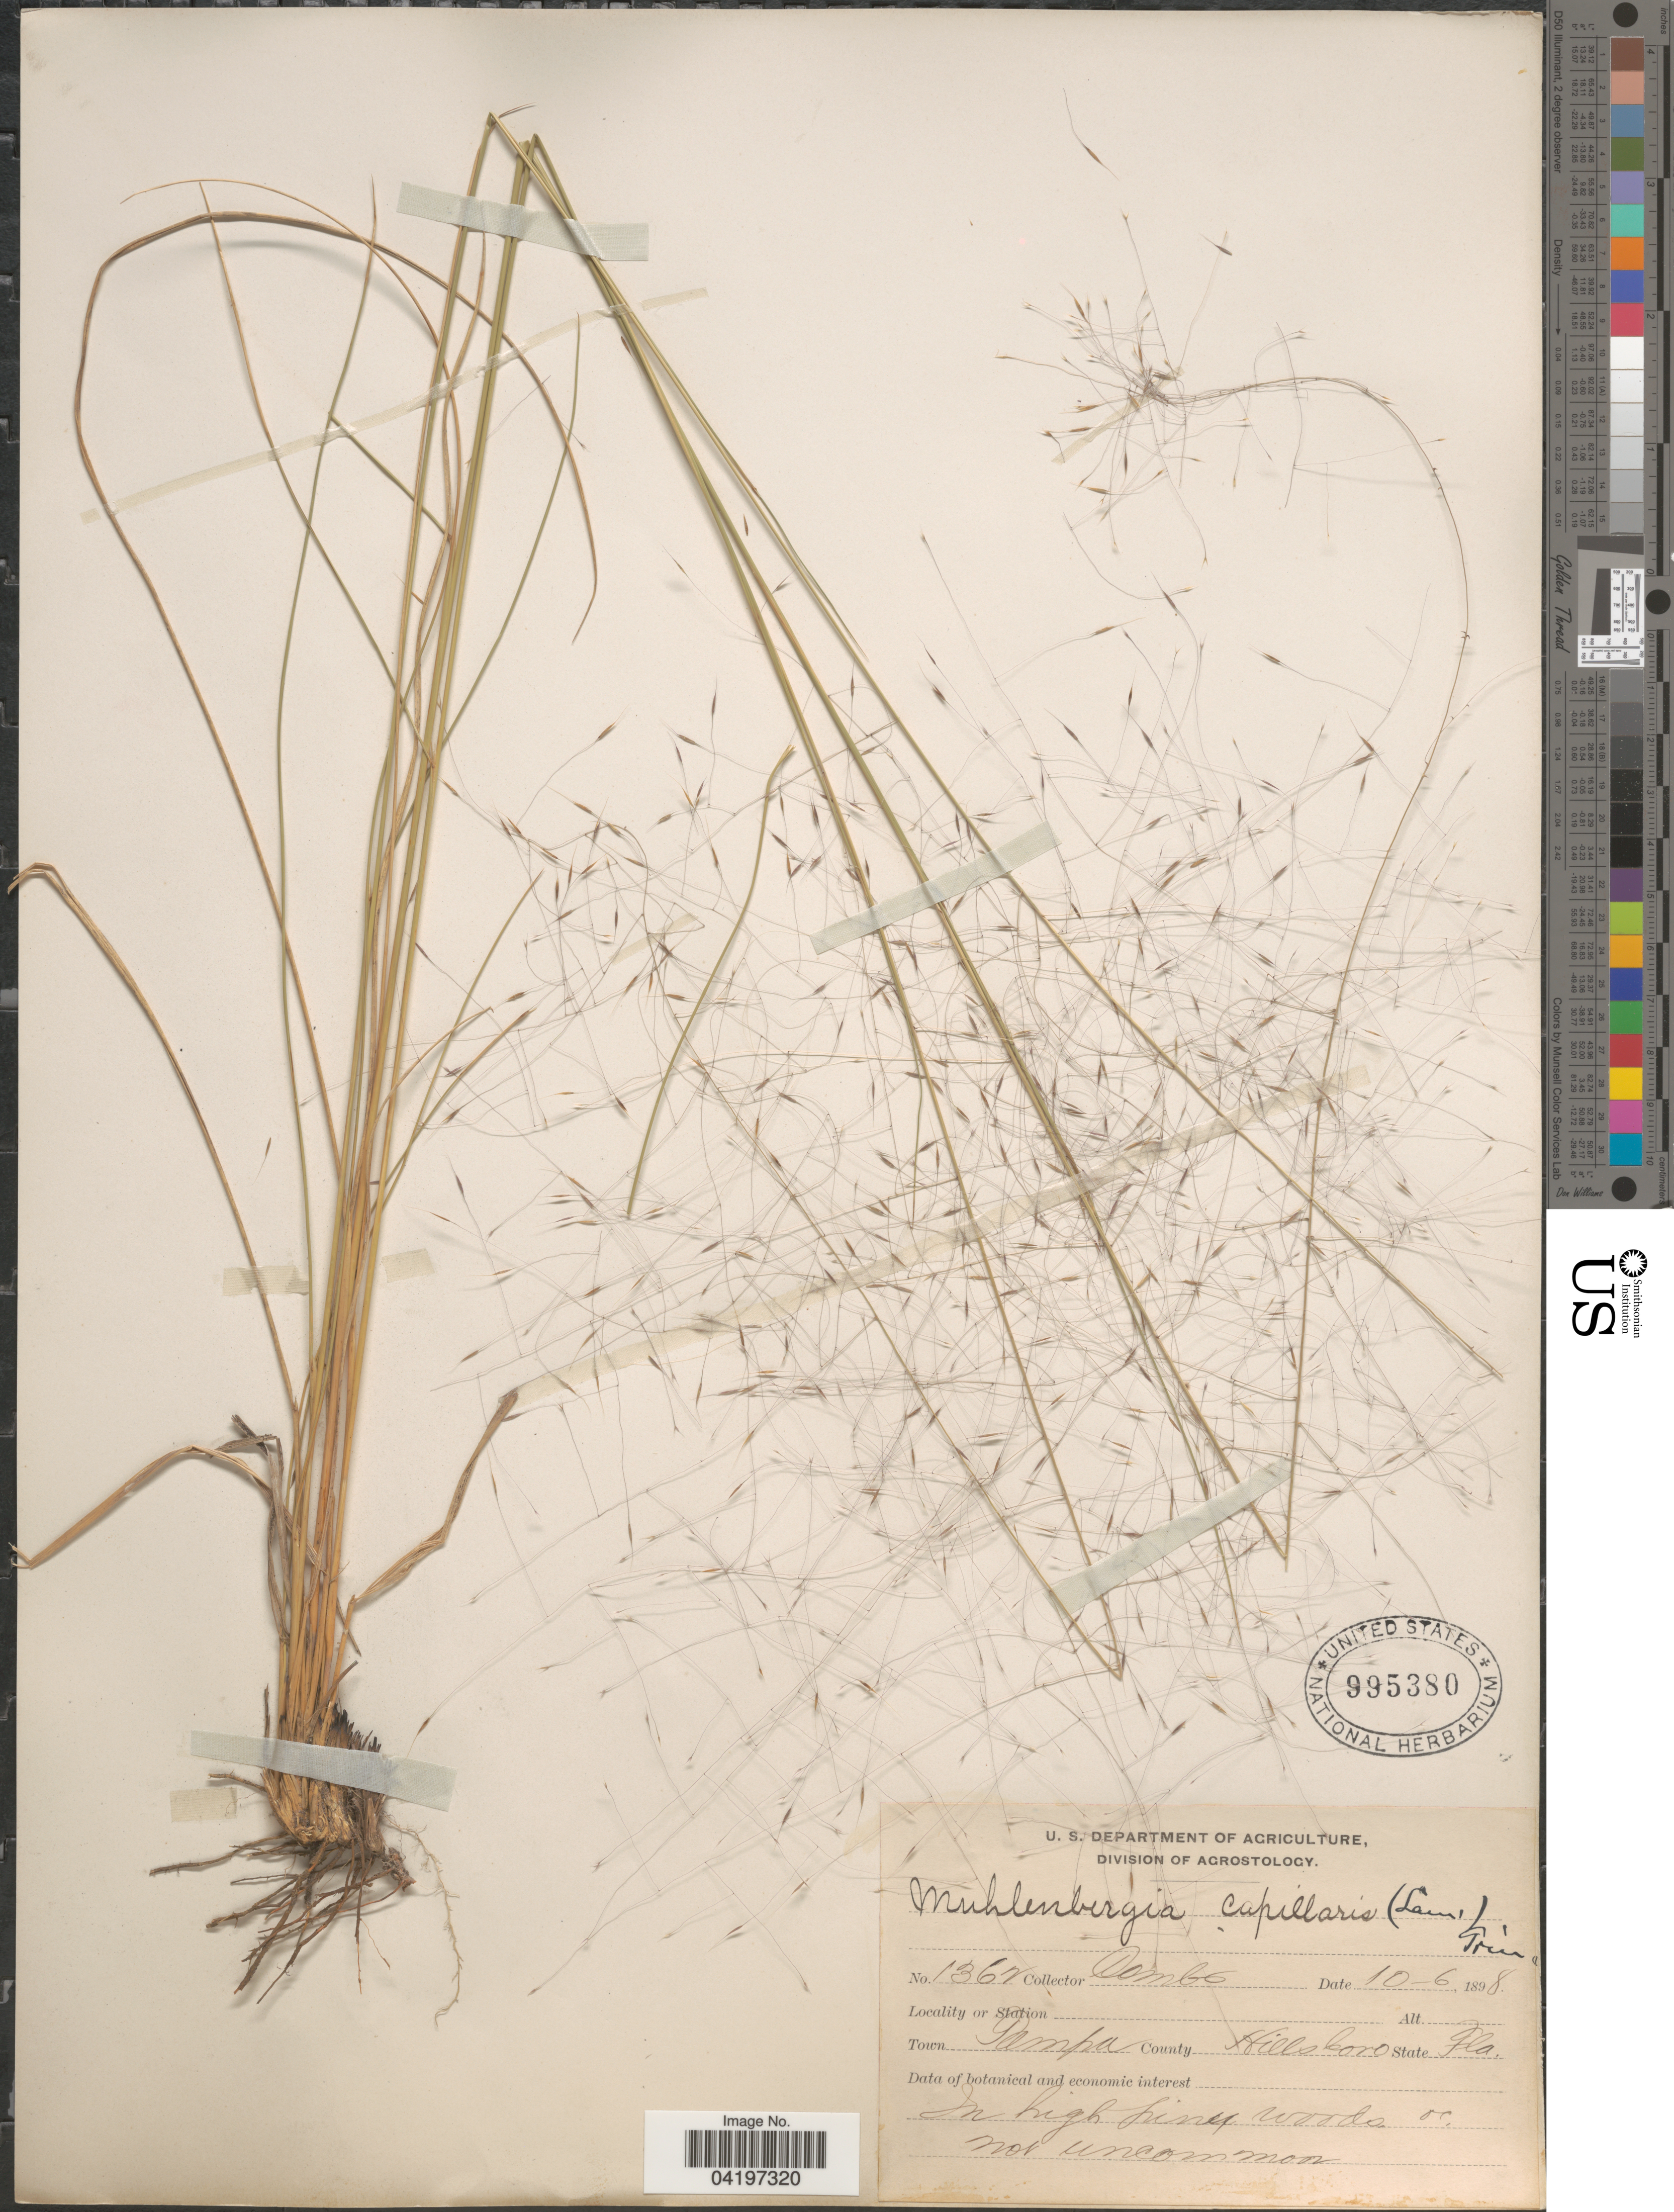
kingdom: Plantae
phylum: Tracheophyta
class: Liliopsida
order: Poales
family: Poaceae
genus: Muhlenbergia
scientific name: Muhlenbergia sericea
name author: (Michx.) P.M. Peterson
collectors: -. Combs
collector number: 1362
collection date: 1898-10-06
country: United States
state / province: Florida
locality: Town Pampa. County Hillsboro.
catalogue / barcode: US 995380